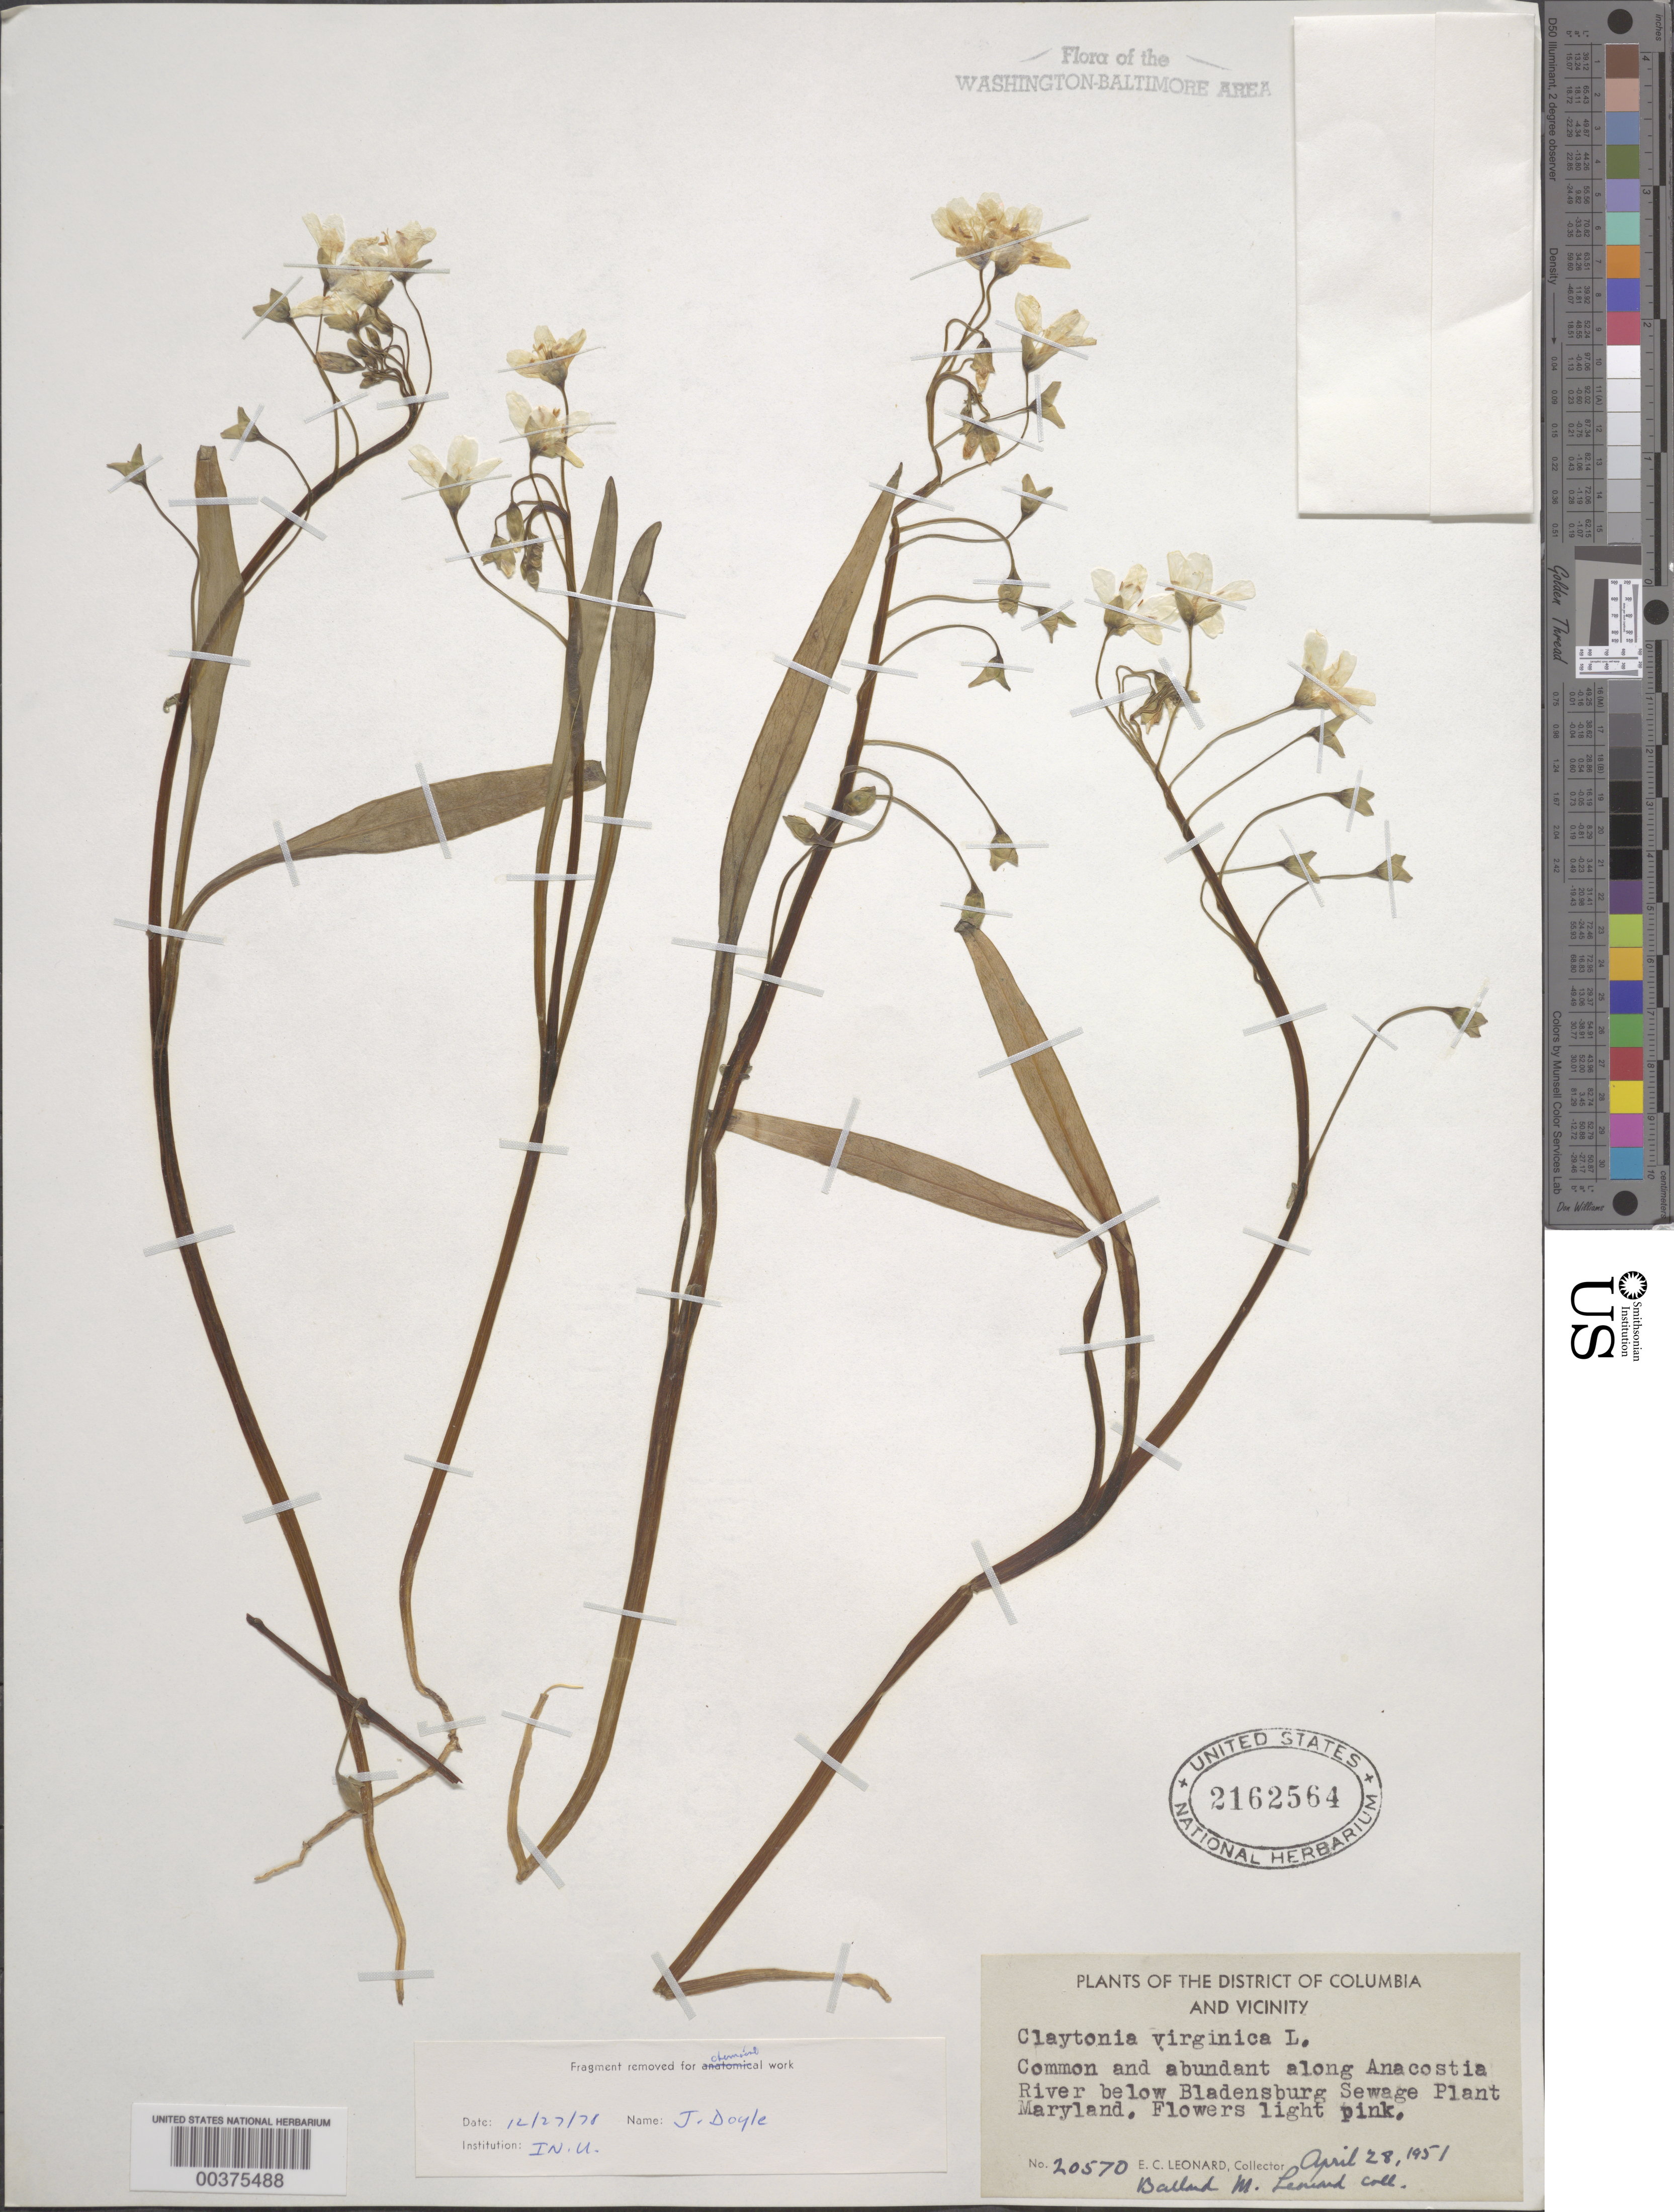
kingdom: Plantae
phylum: Tracheophyta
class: Magnoliopsida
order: Caryophyllales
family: Montiaceae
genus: Claytonia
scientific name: Claytonia virginica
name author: L.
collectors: B. M. Leonard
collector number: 20570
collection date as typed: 28 Apr 1951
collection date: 1951-04-28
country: United States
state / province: Maryland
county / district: Prince George's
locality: Anacostia River below Bladensburg Sewage Plant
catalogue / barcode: US 2162564